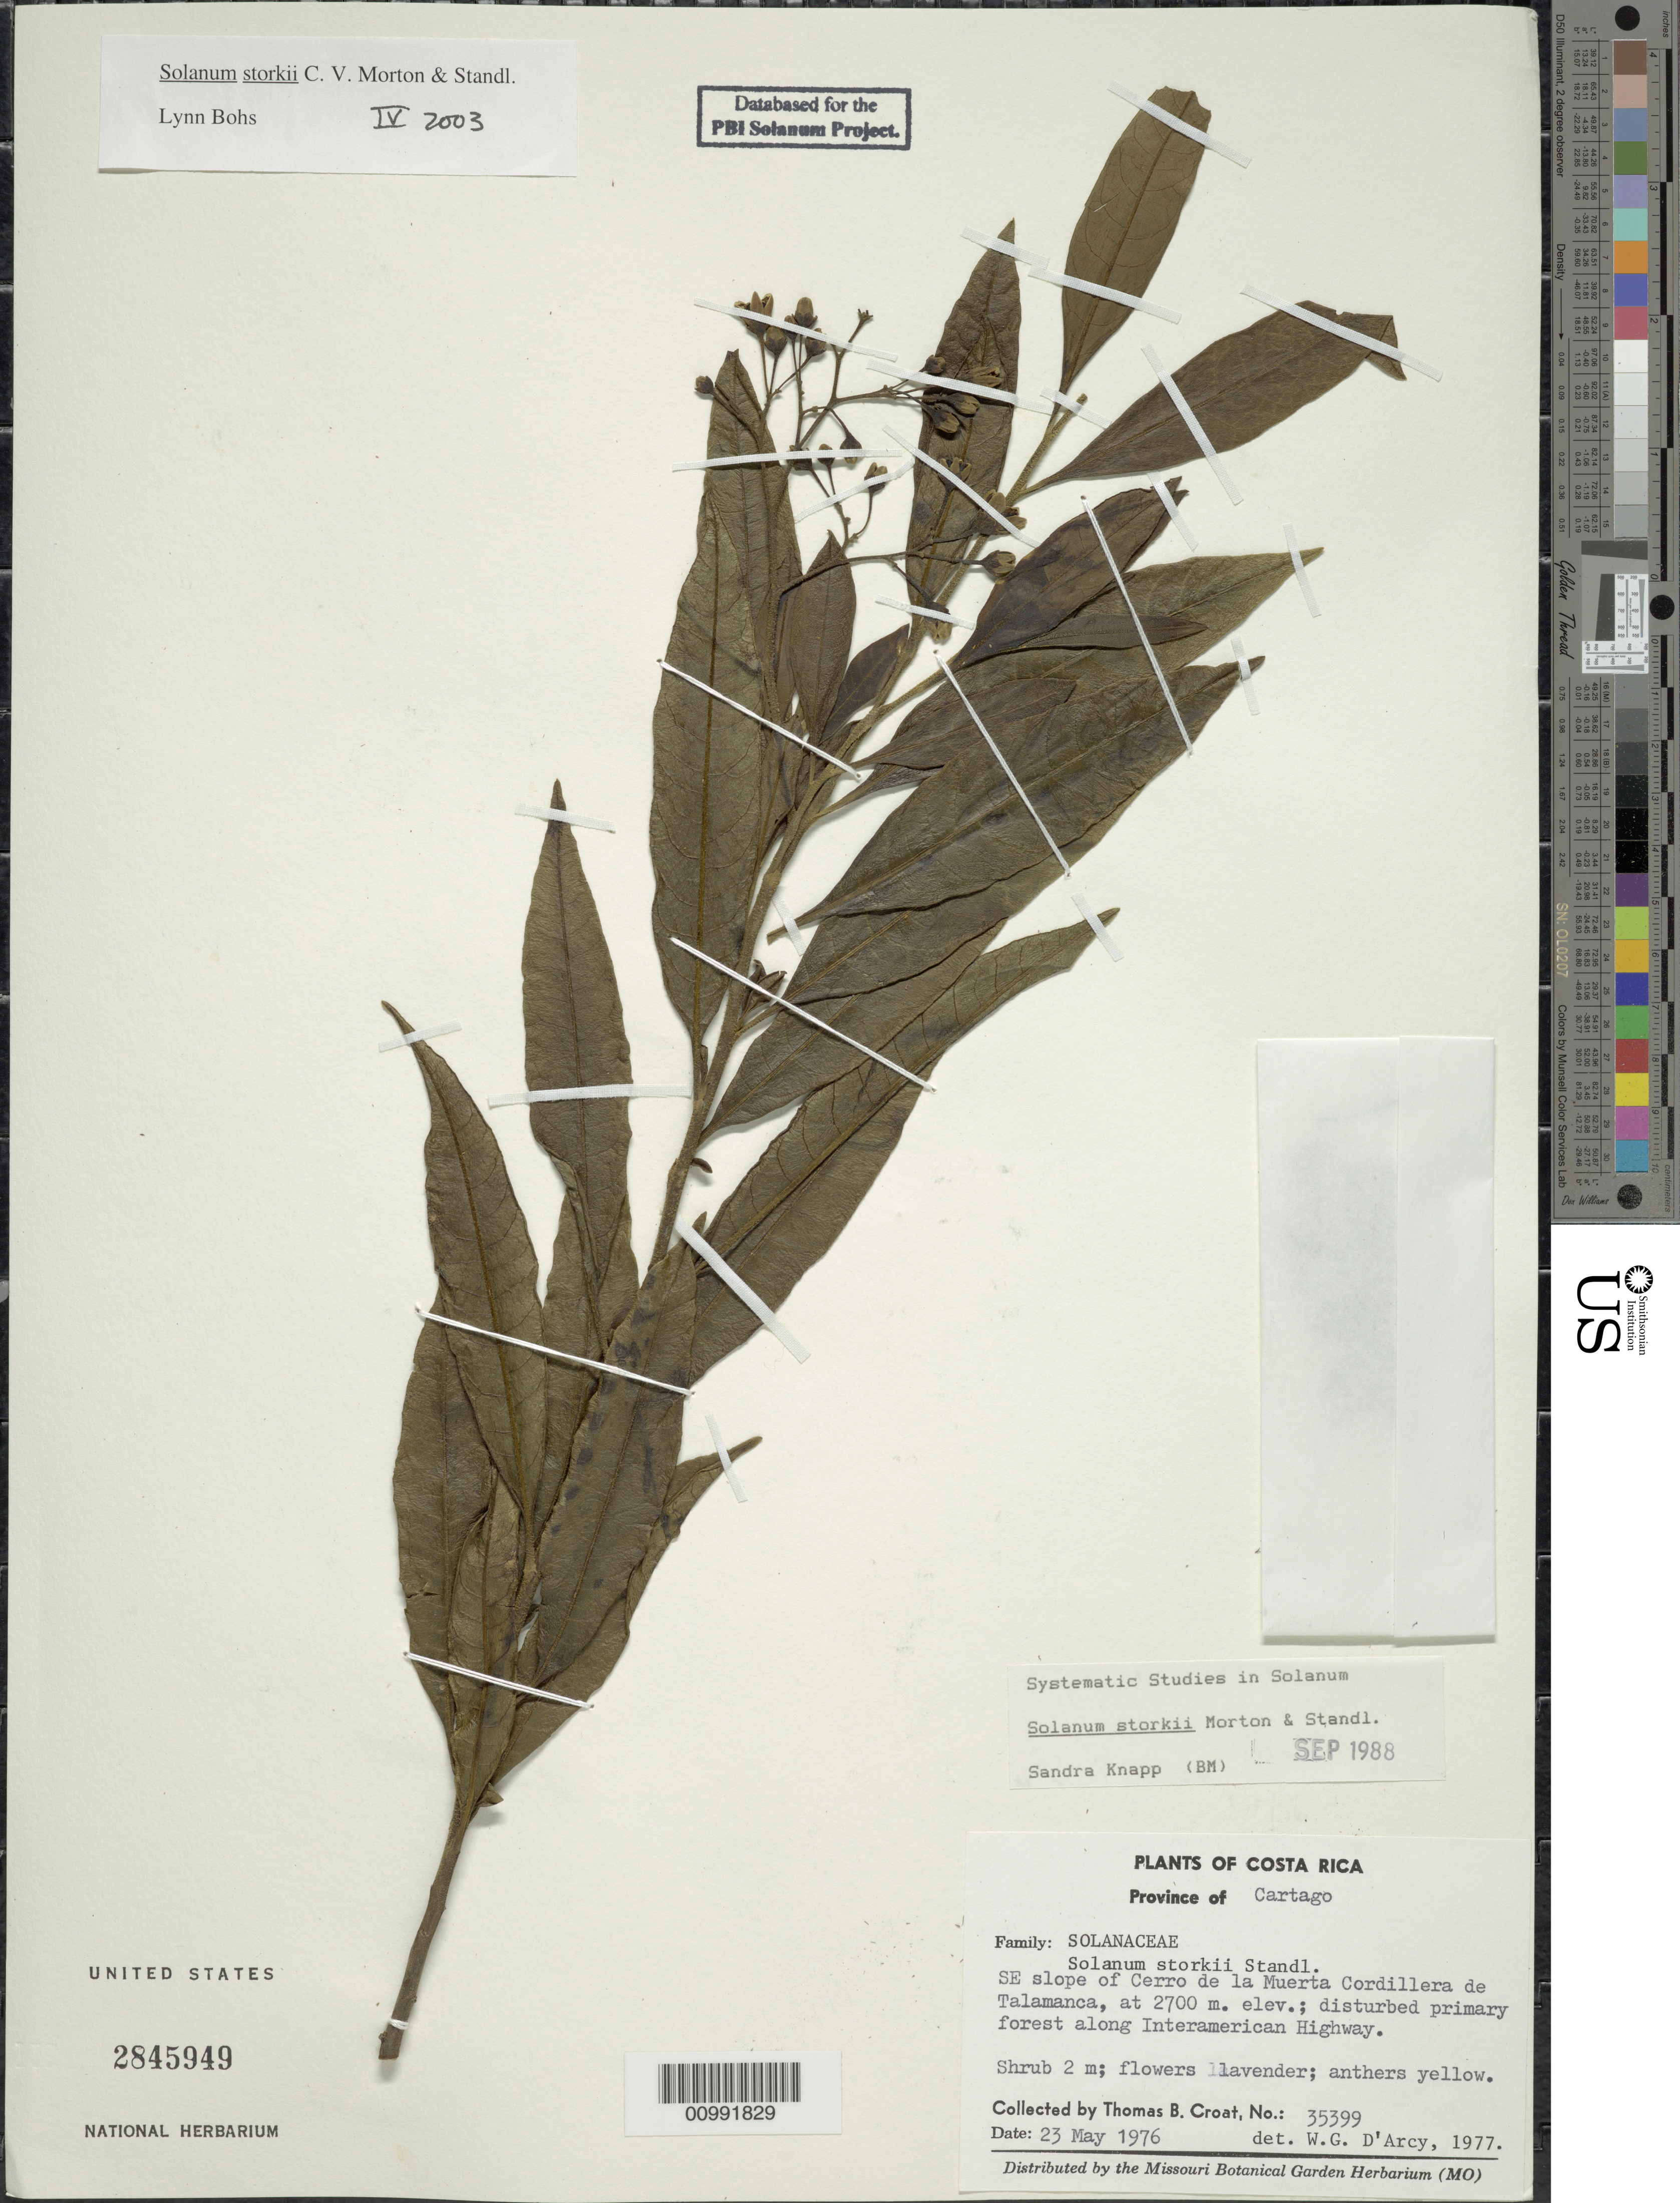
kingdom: Plantae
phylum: Tracheophyta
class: Magnoliopsida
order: Solanales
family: Solanaceae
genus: Solanum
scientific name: Solanum storkii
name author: C.V. Morton & Standl.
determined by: Bohs, L. A.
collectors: T. B. Croat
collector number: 35399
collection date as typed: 23 May 1976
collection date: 1976-05-23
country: Costa Rica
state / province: Cartago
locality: SE slope of Cerro de la Muerte, Cordillera de Talamanca; disturbed primary forest along Interamerican Highway.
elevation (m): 2700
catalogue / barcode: US 2845949